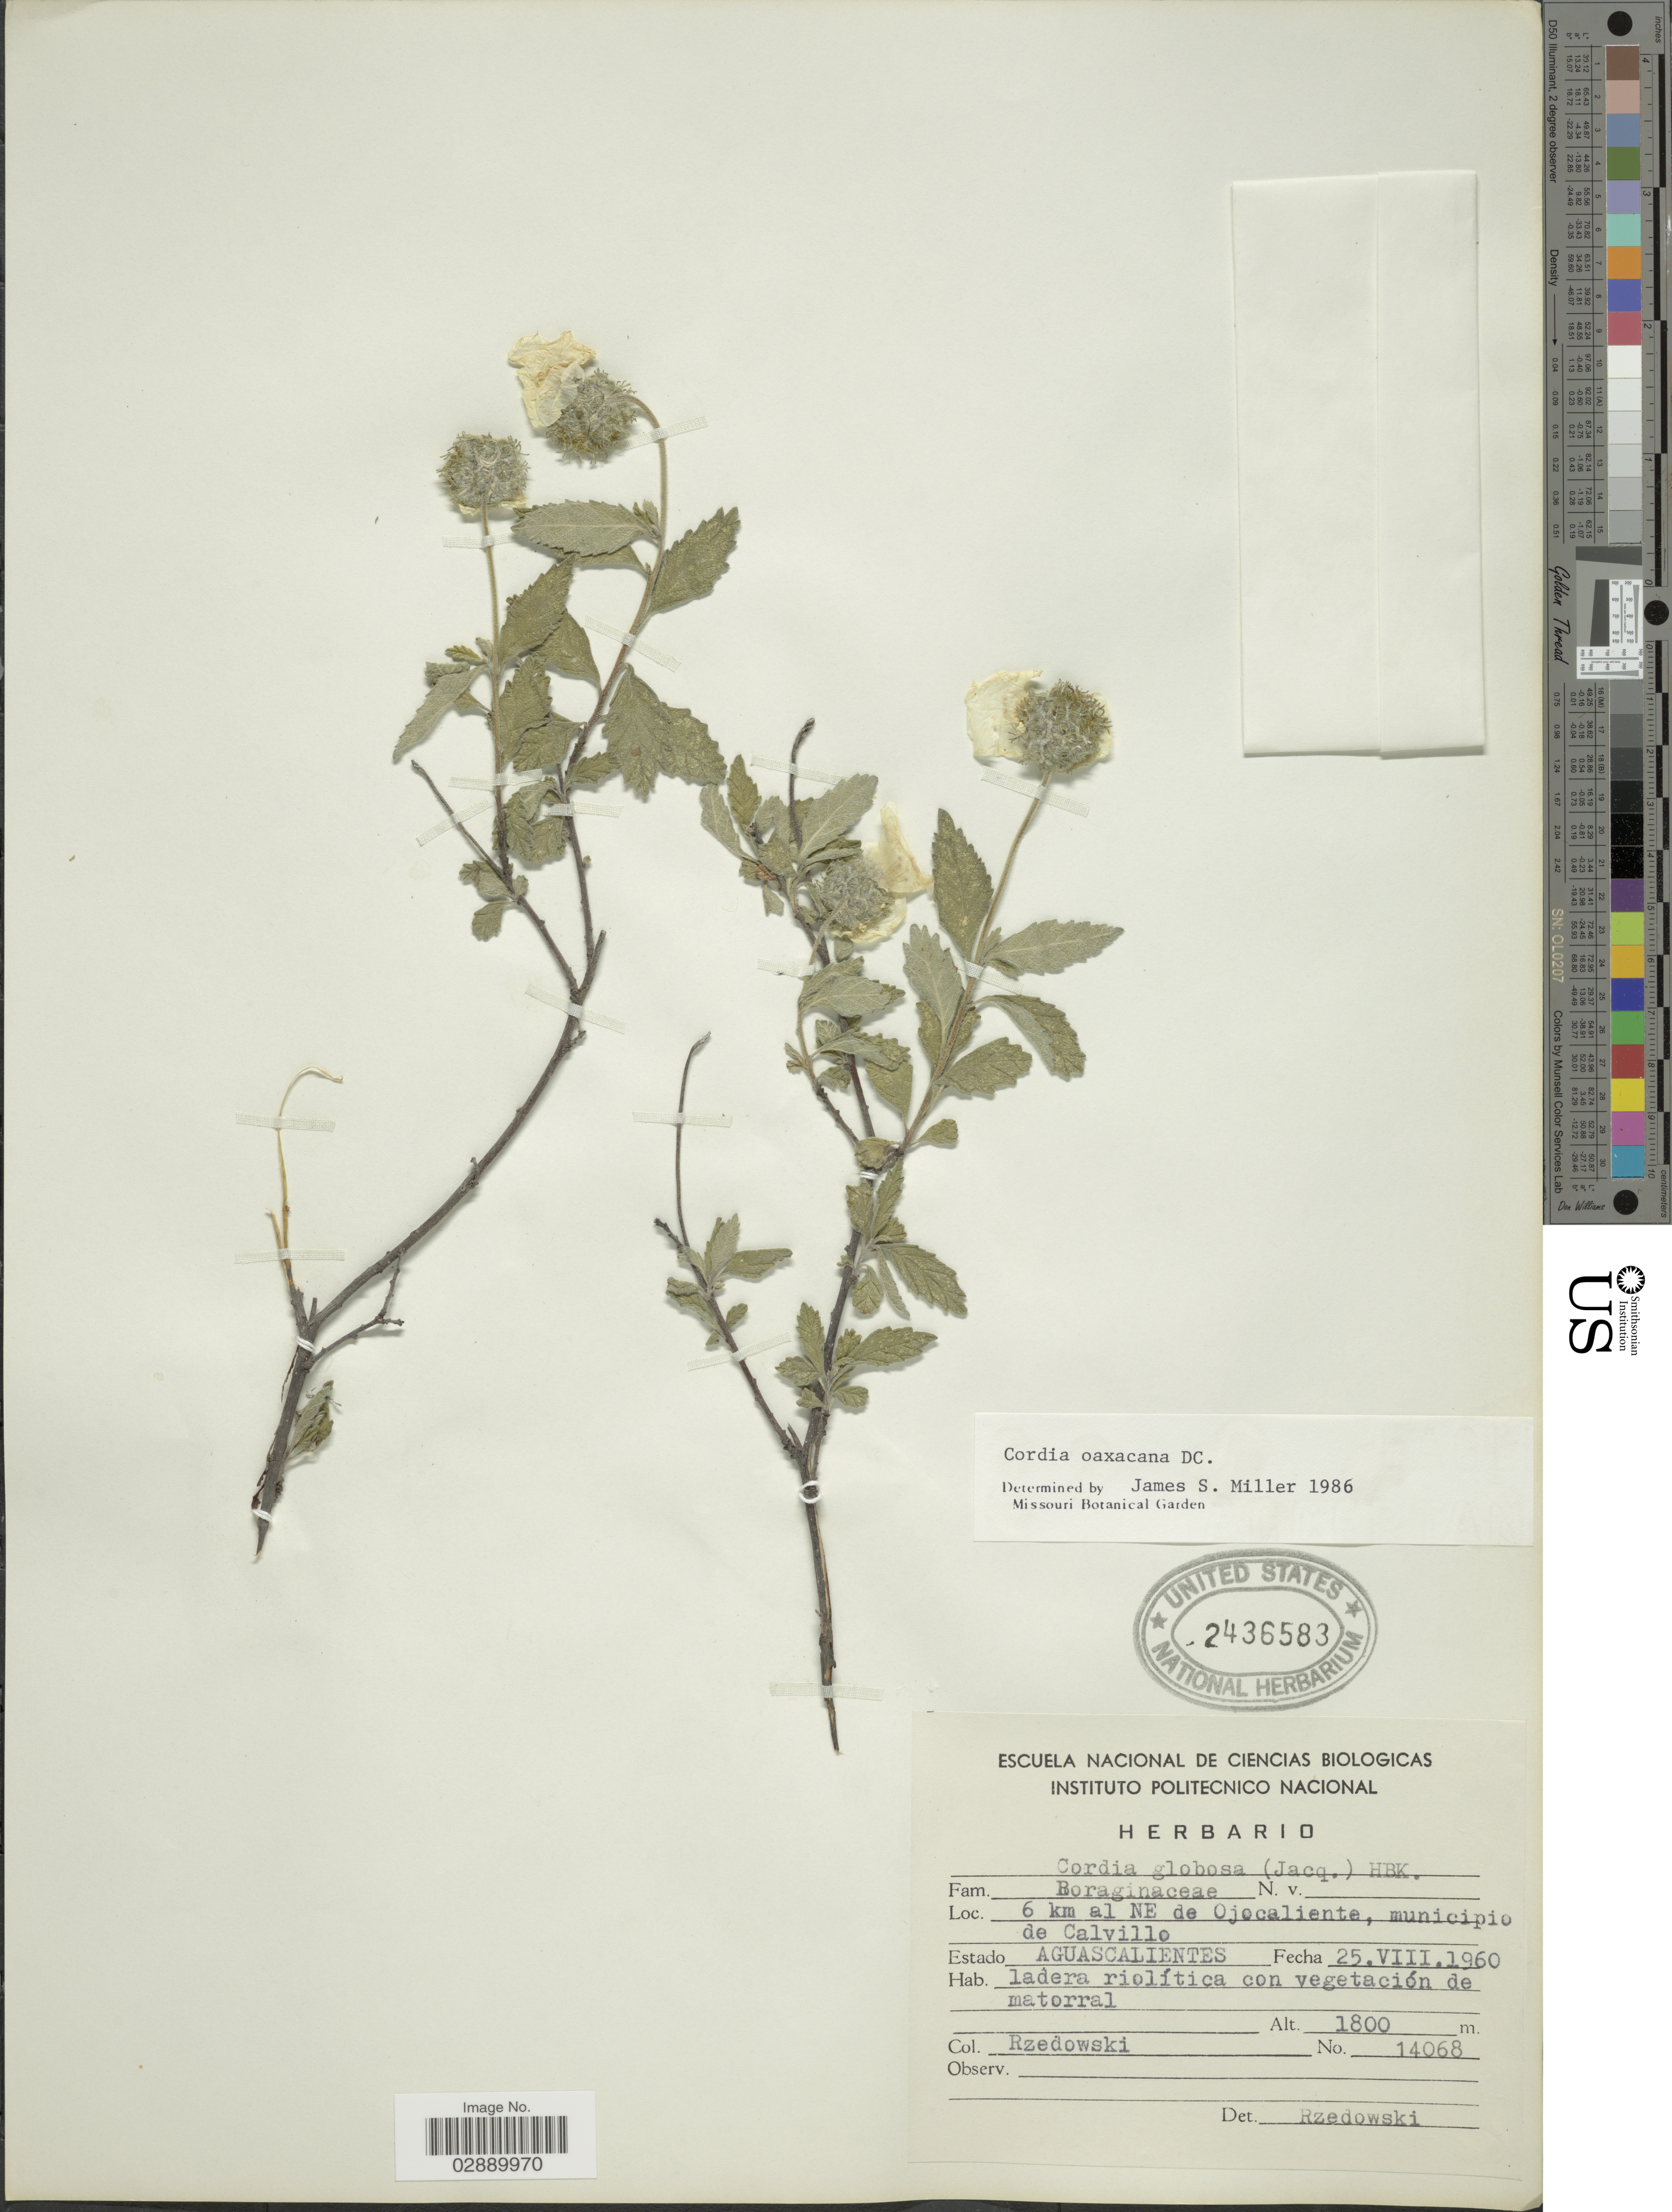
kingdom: Plantae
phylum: Tracheophyta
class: Magnoliopsida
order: Boraginales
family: Cordiaceae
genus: Cordia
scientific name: Cordia oaxacana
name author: A. DC.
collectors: Rzedowski, --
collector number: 14068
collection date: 1960-08-25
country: Mexico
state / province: Aguascalientes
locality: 6 km al NE de Ojocaliente, minicipio de Calvillo.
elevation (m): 1800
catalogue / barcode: US 2436583